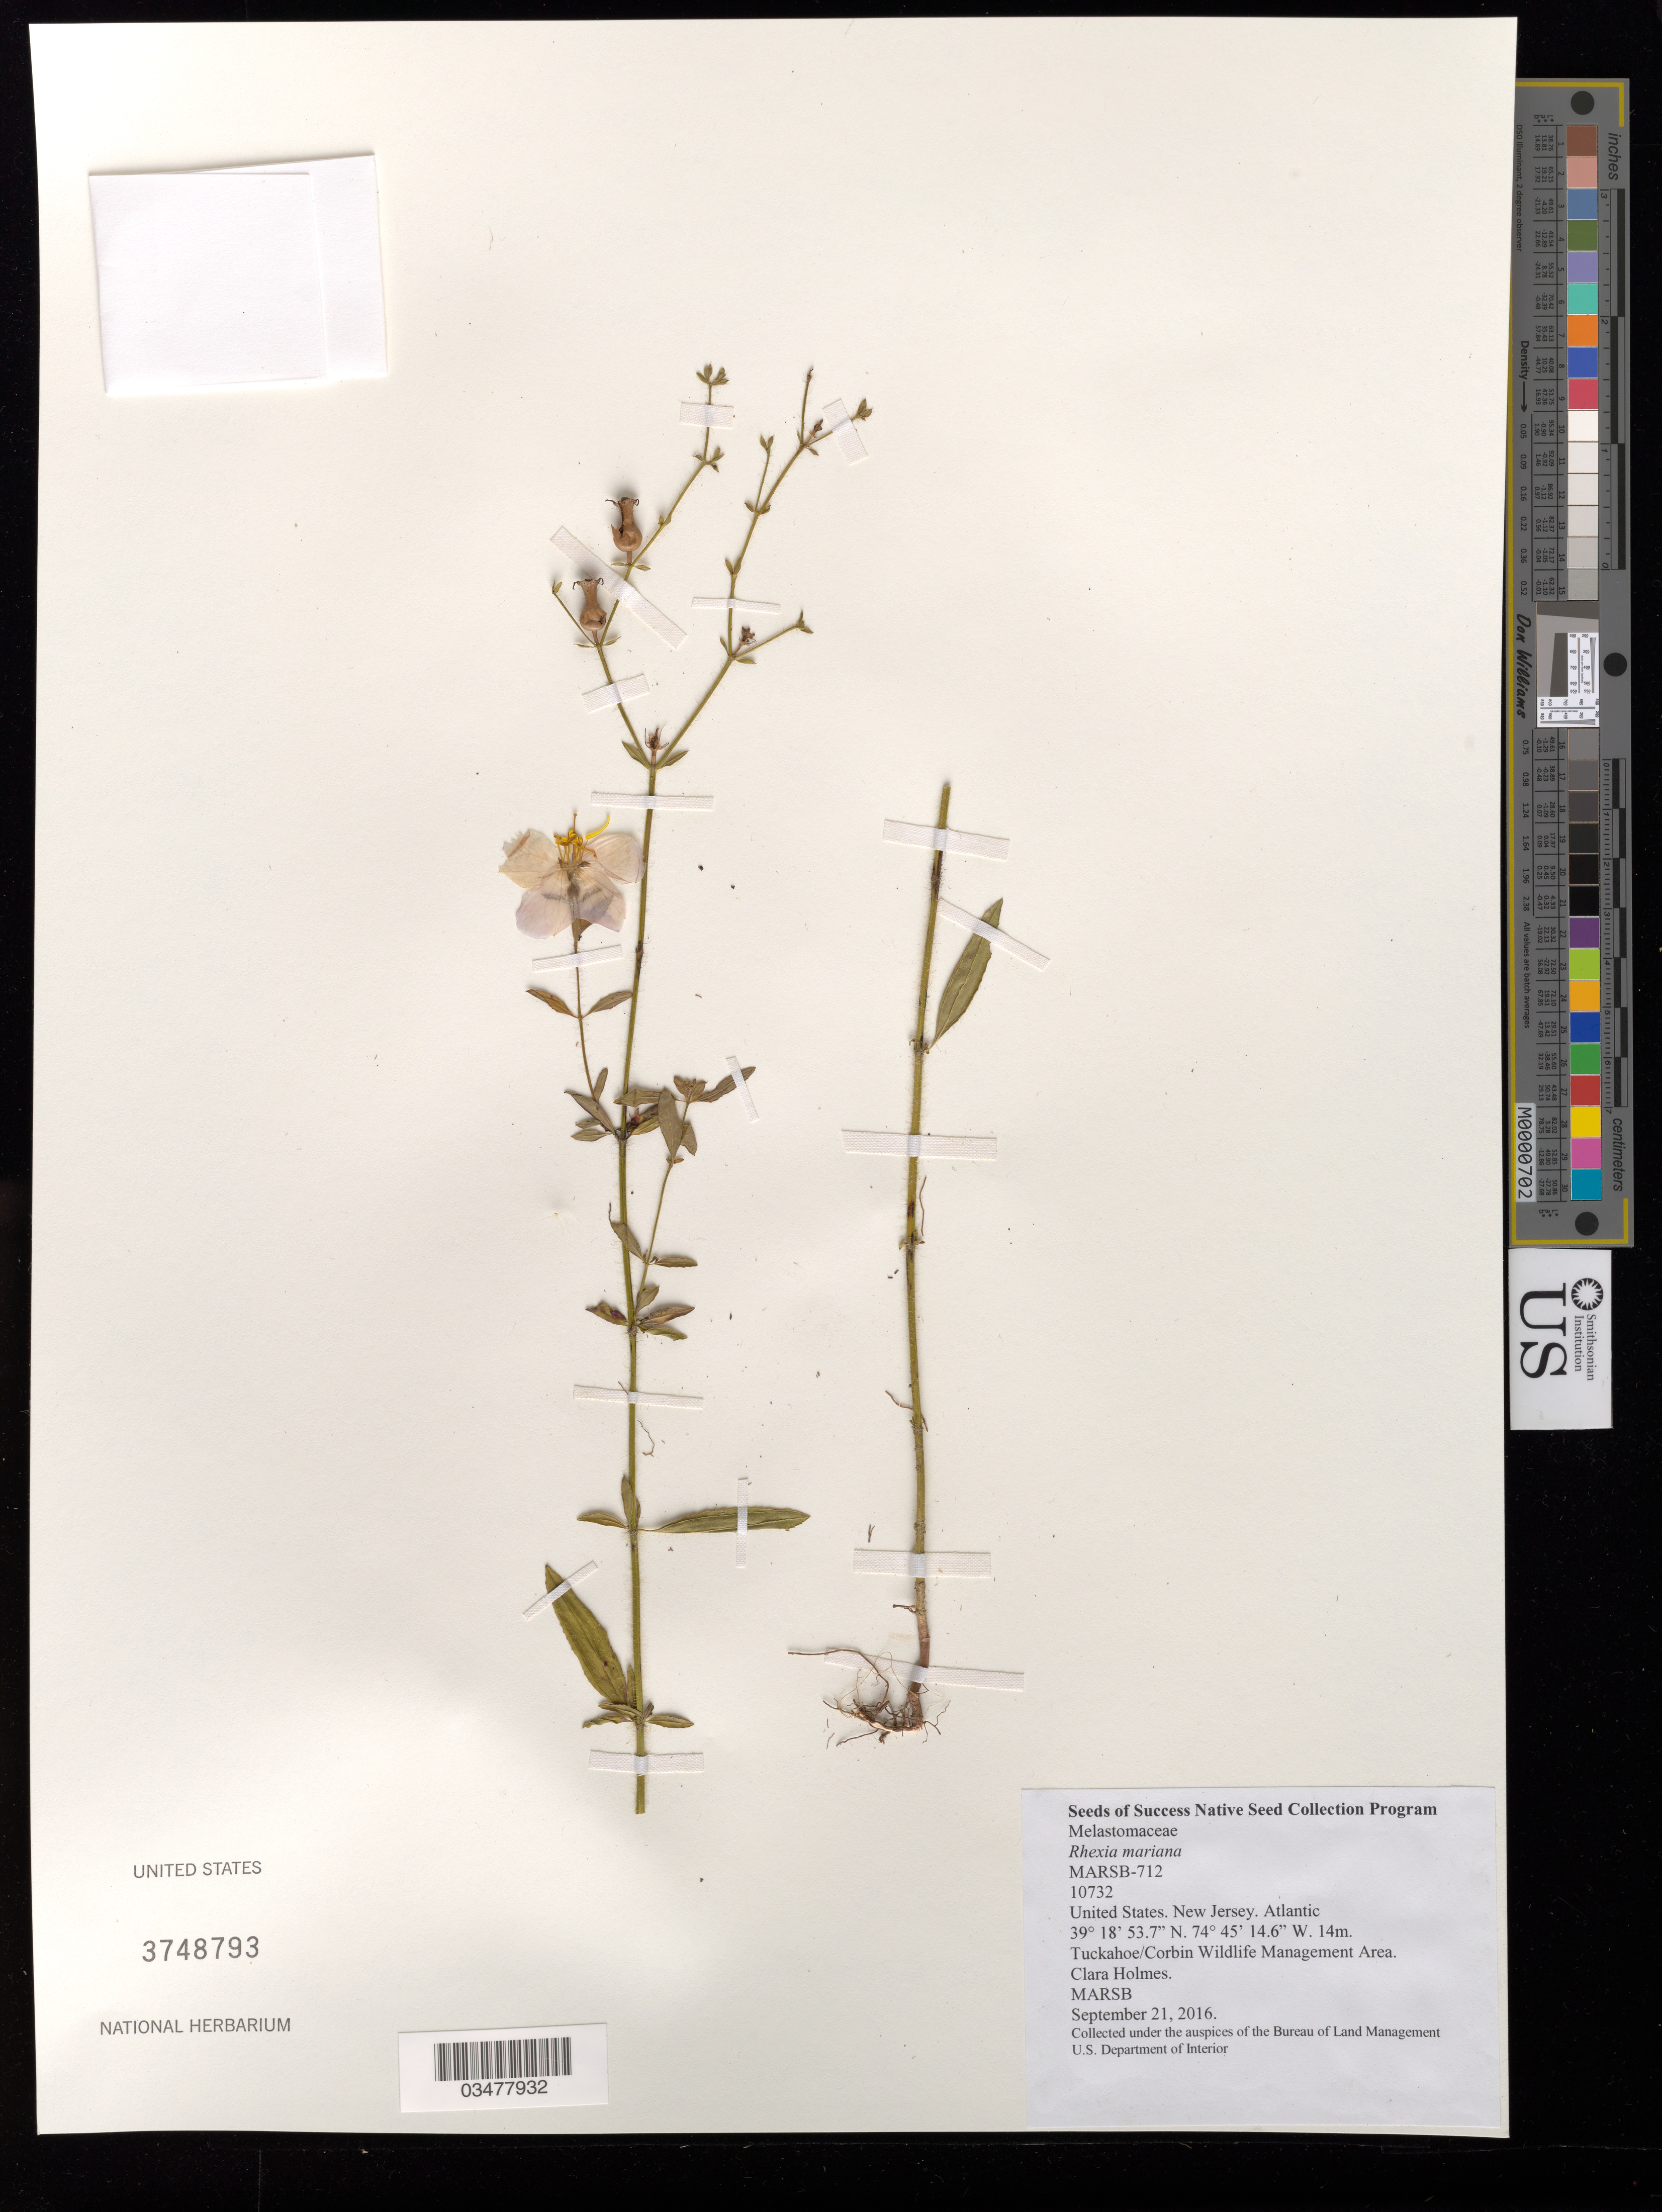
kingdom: Plantae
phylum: Tracheophyta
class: Magnoliopsida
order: Myrtales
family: Melastomataceae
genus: Rhexia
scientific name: Rhexia mariana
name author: L.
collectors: C. Holmes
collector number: MARSB-712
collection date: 2016-09-12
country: United States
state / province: New Jersey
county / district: Atlantic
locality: Tuckahoe Wildlife Management Area, Corbin City - Road to impoundment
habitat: Pine/Oak Mixed woodland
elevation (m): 14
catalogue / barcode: US 3748793